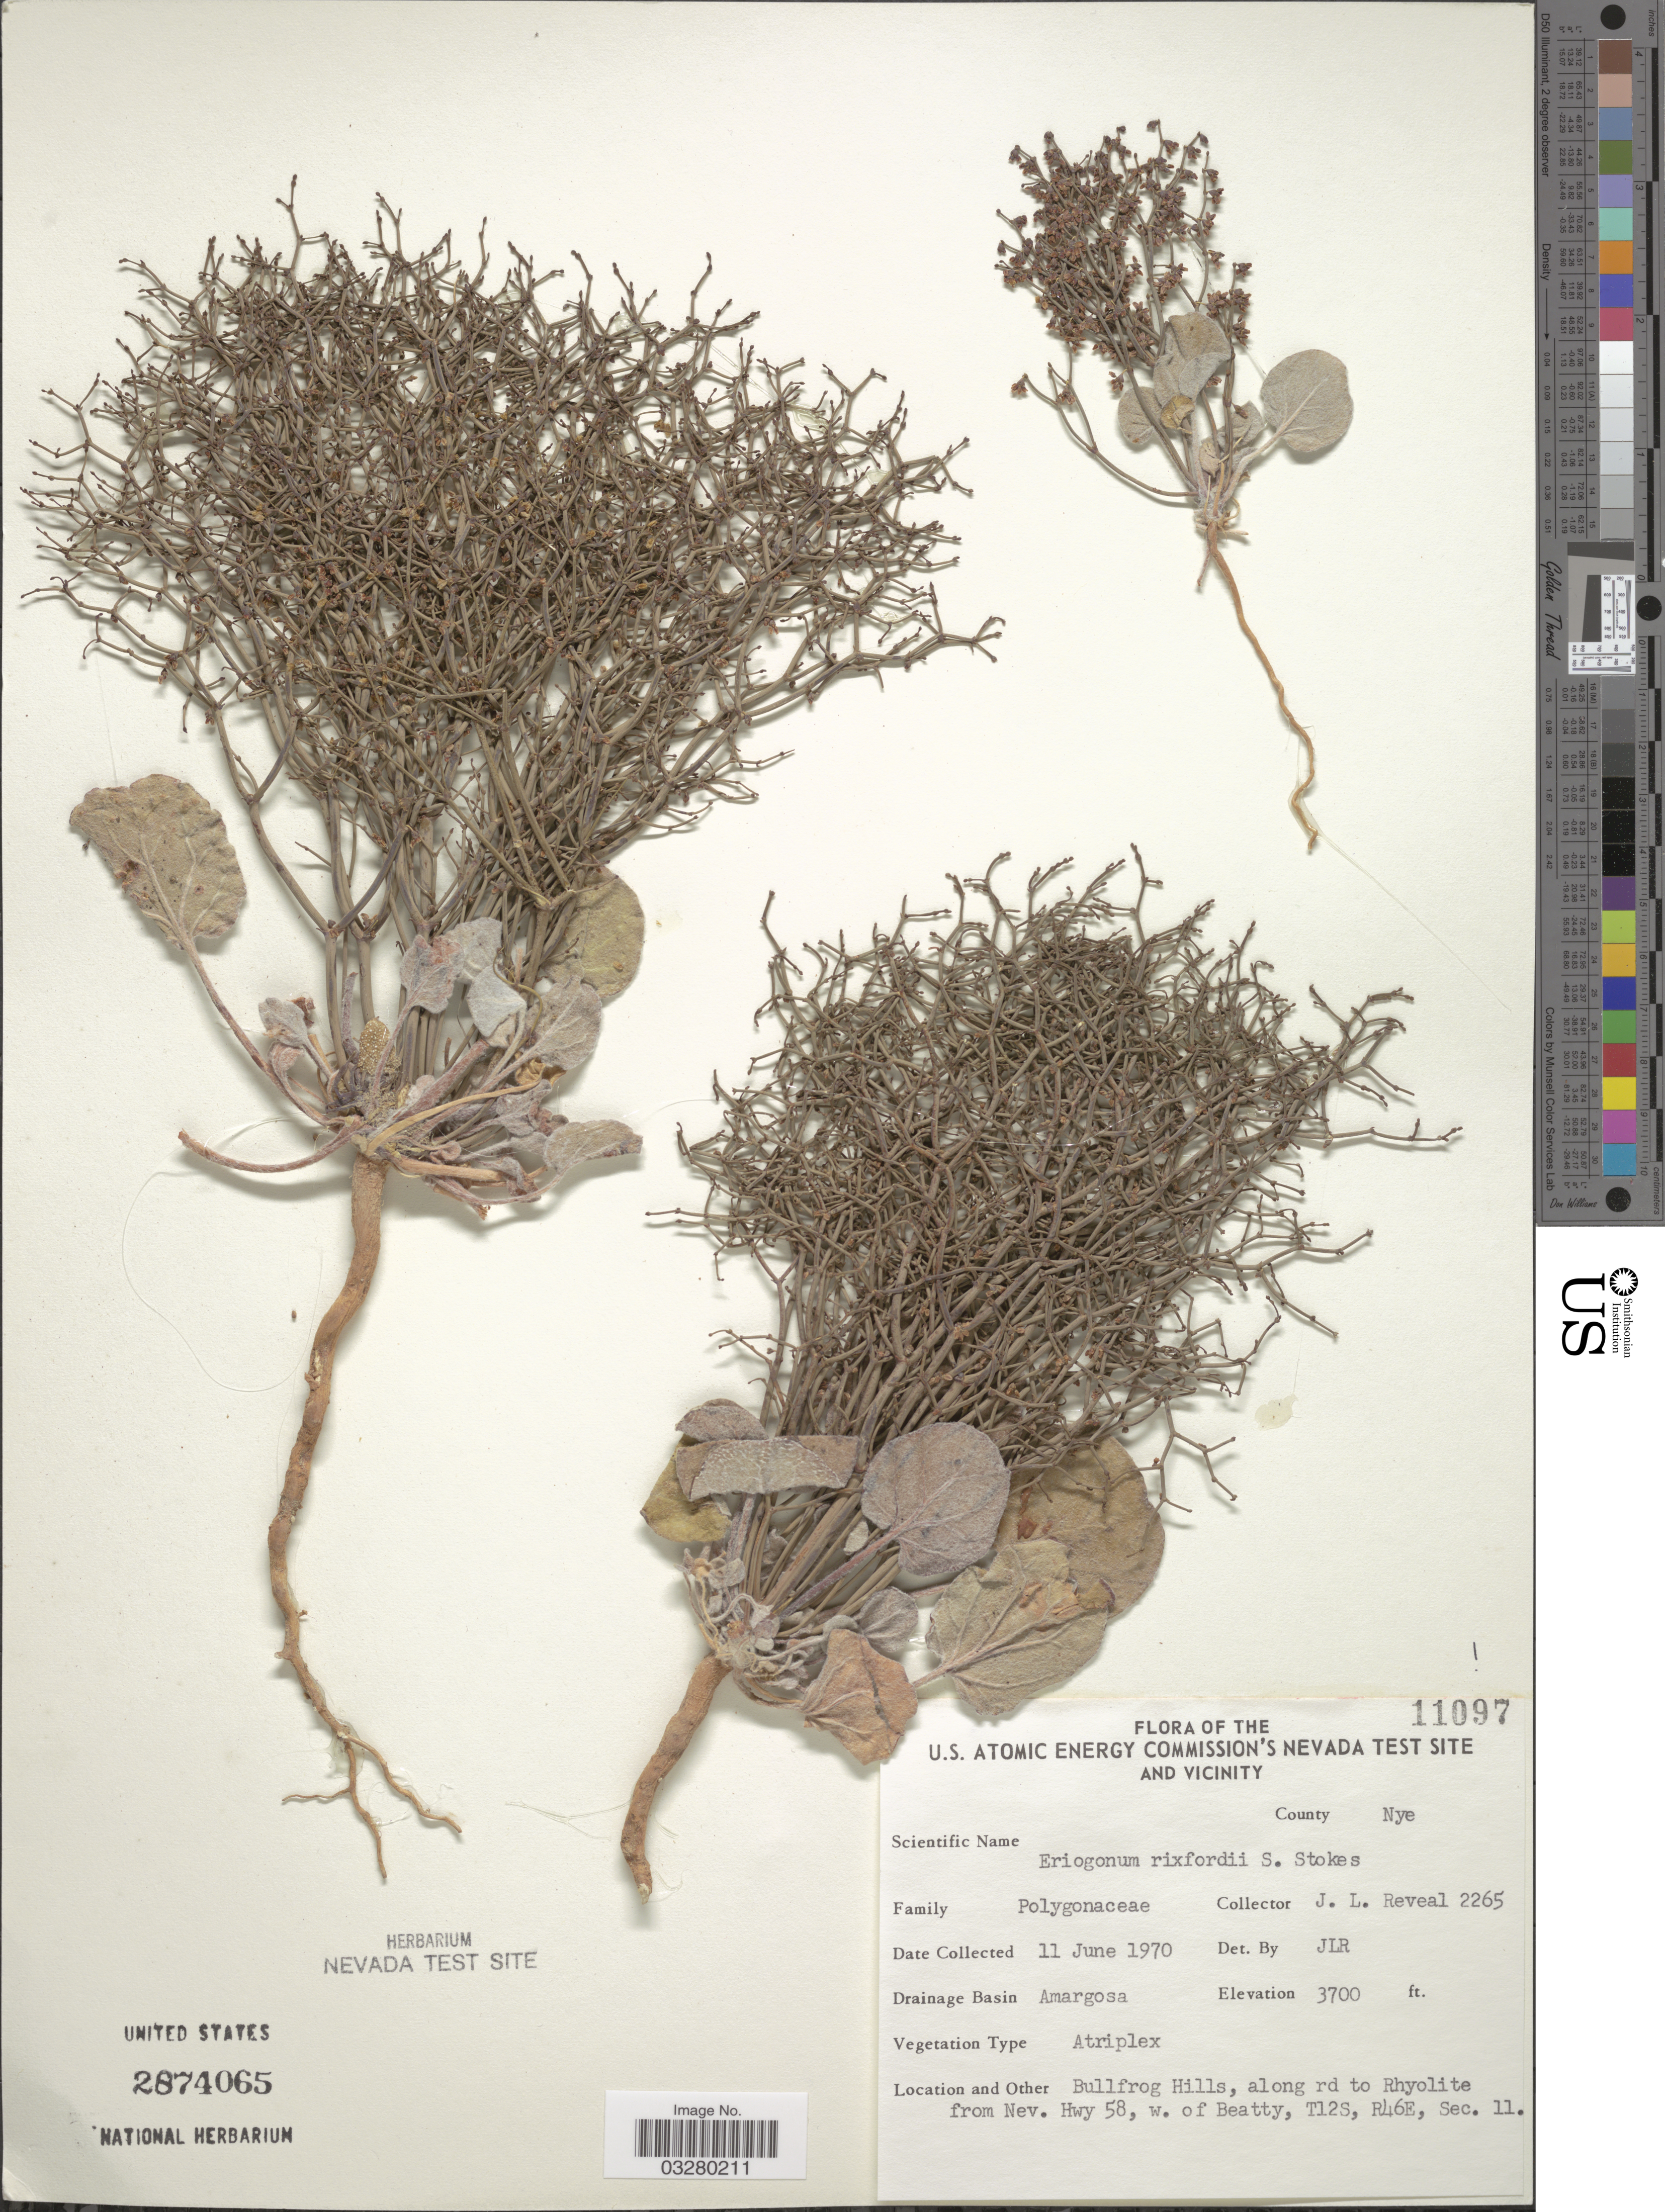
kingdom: Plantae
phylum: Tracheophyta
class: Magnoliopsida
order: Caryophyllales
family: Polygonaceae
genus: Eriogonum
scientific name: Eriogonum rixfordii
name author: S. Stokes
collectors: J. L. Reveal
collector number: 2265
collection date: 1970-06-11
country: United States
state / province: Nevada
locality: U.S. Atomic Energy Commission's Nevada Test Site and Vicinity. County Nye. Drainage Basin Amargosa. Bullfrog Hills, along rd to Rhyolite from Nev. Hwy 58, w. of Beatty, T12S, R46E, Sec. 11.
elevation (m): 1128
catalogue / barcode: US 2874065